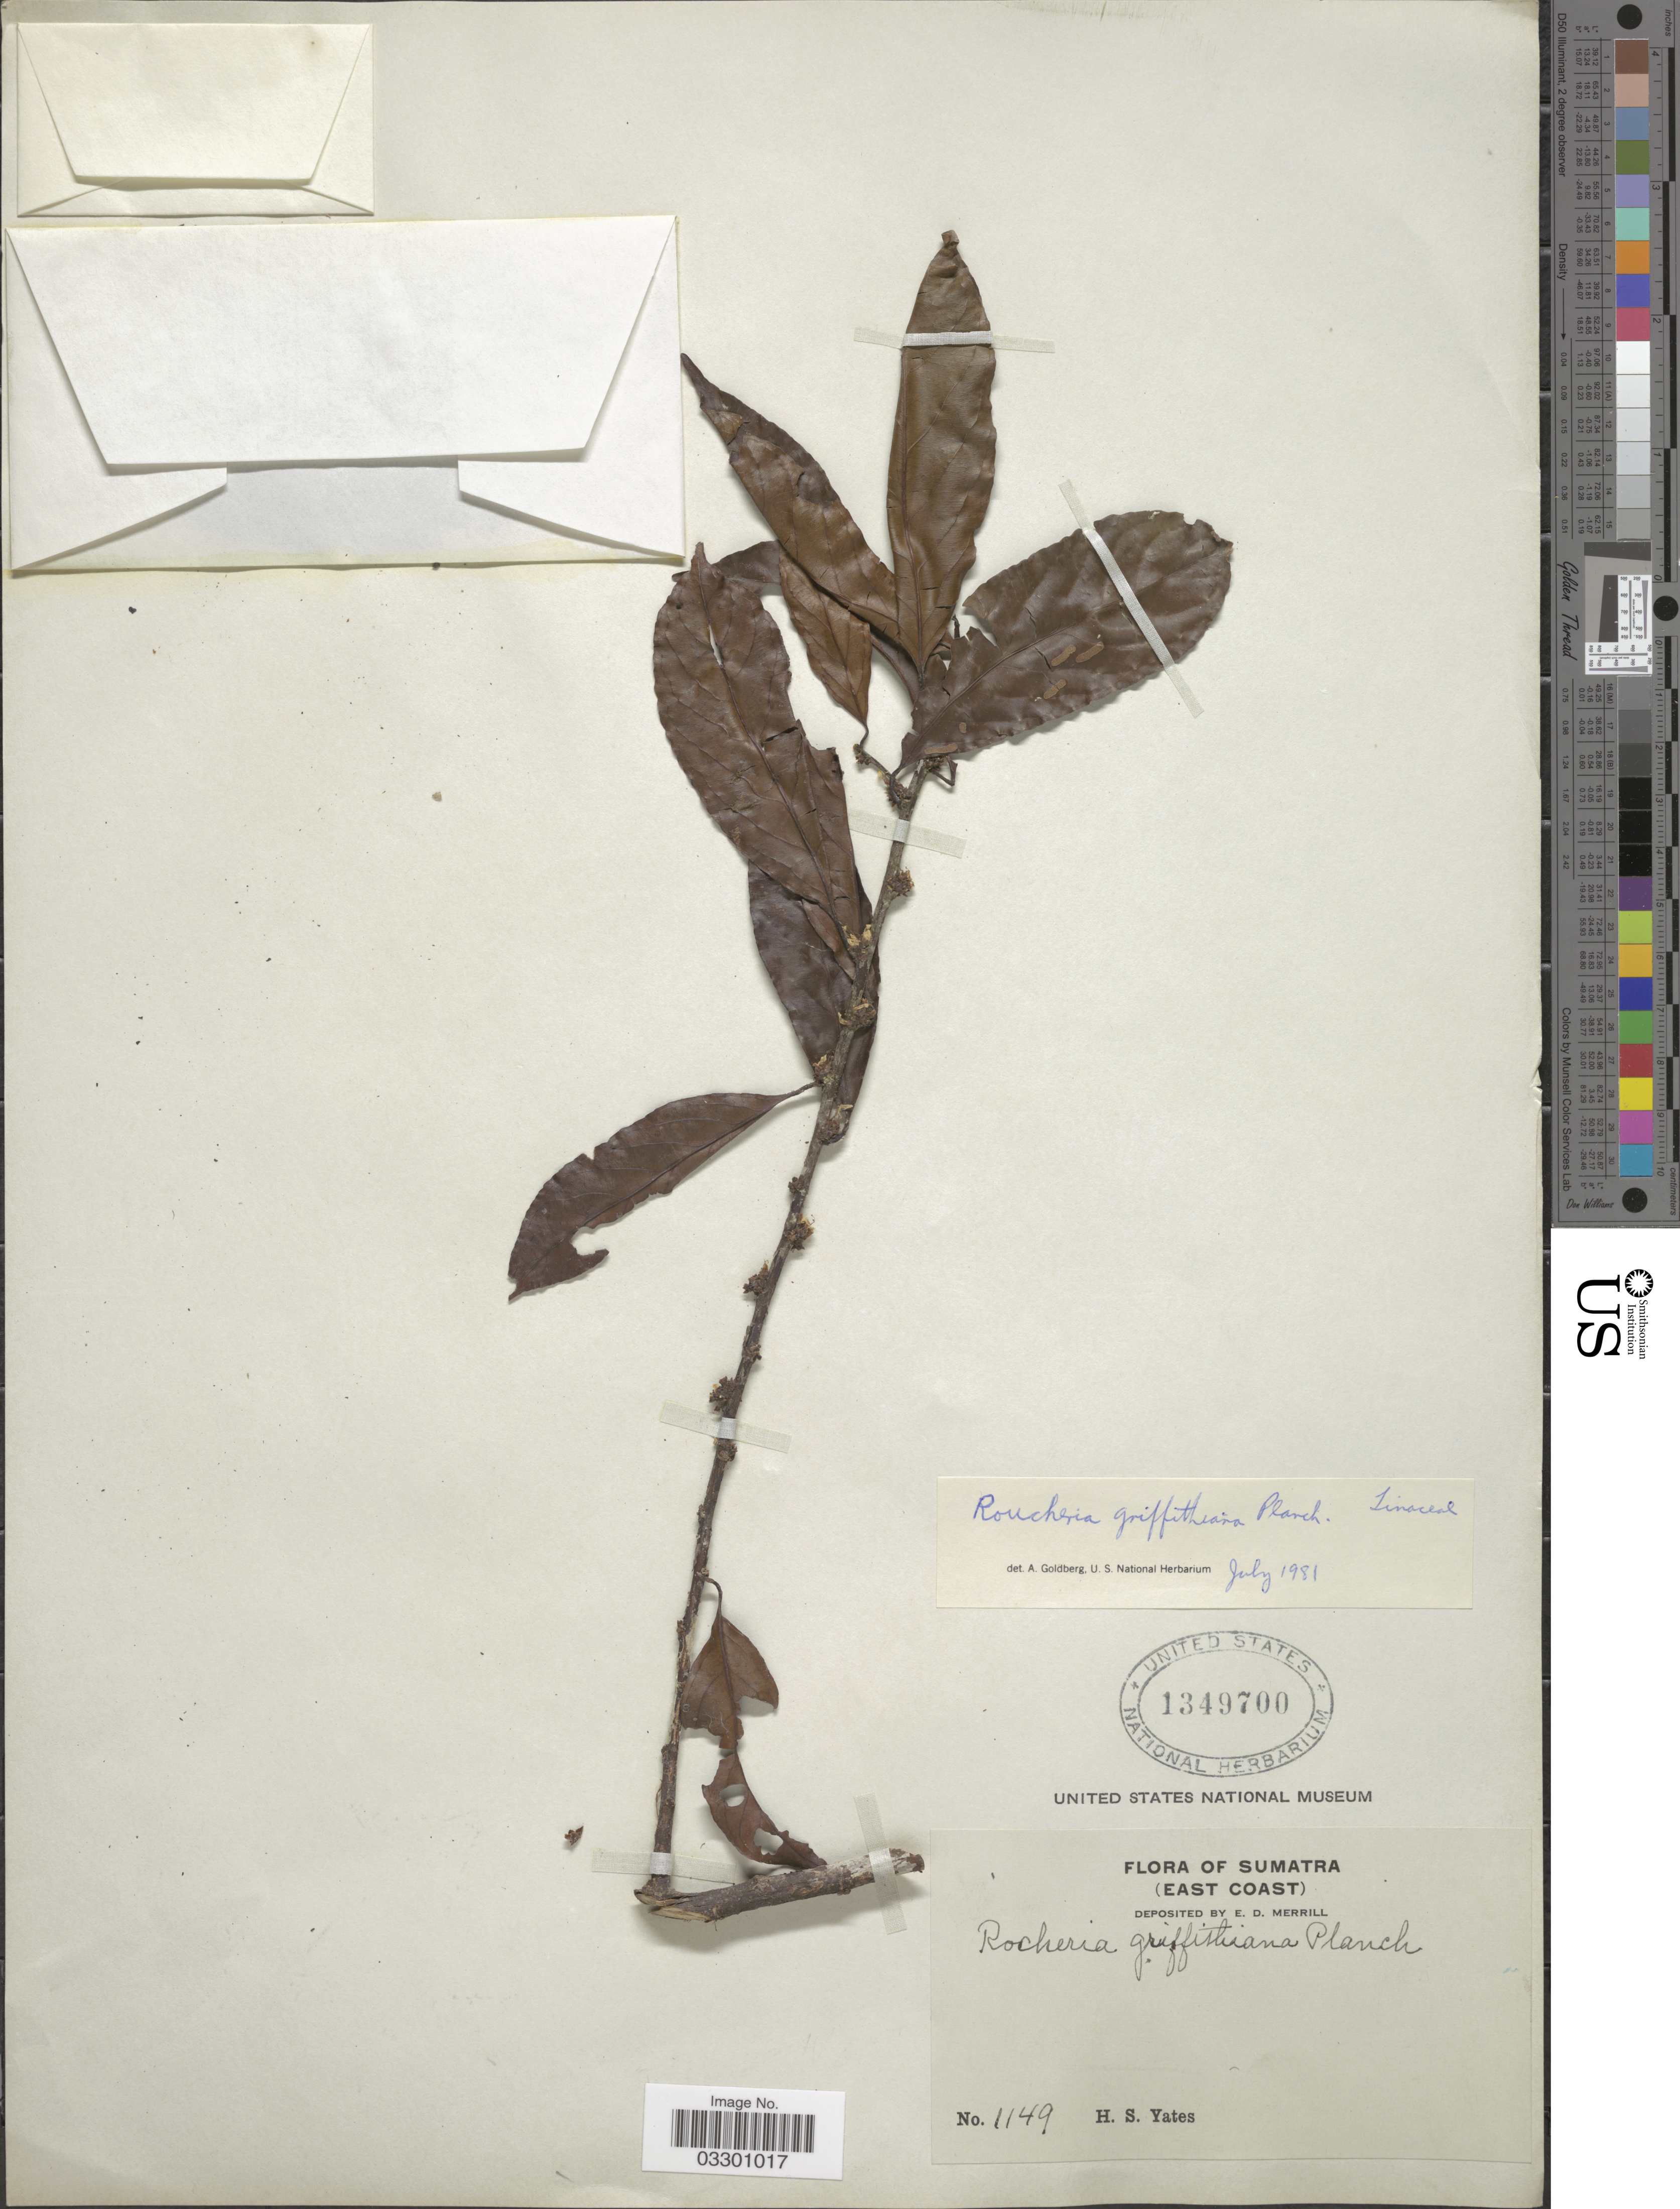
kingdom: Plantae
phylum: Tracheophyta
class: Magnoliopsida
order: Malpighiales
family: Linaceae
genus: Roucheria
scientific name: Roucheria griffithiana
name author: Planch.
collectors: H. S. Yates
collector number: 1149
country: Indonesia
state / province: Sumatra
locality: (East Coast).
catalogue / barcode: US 1349700